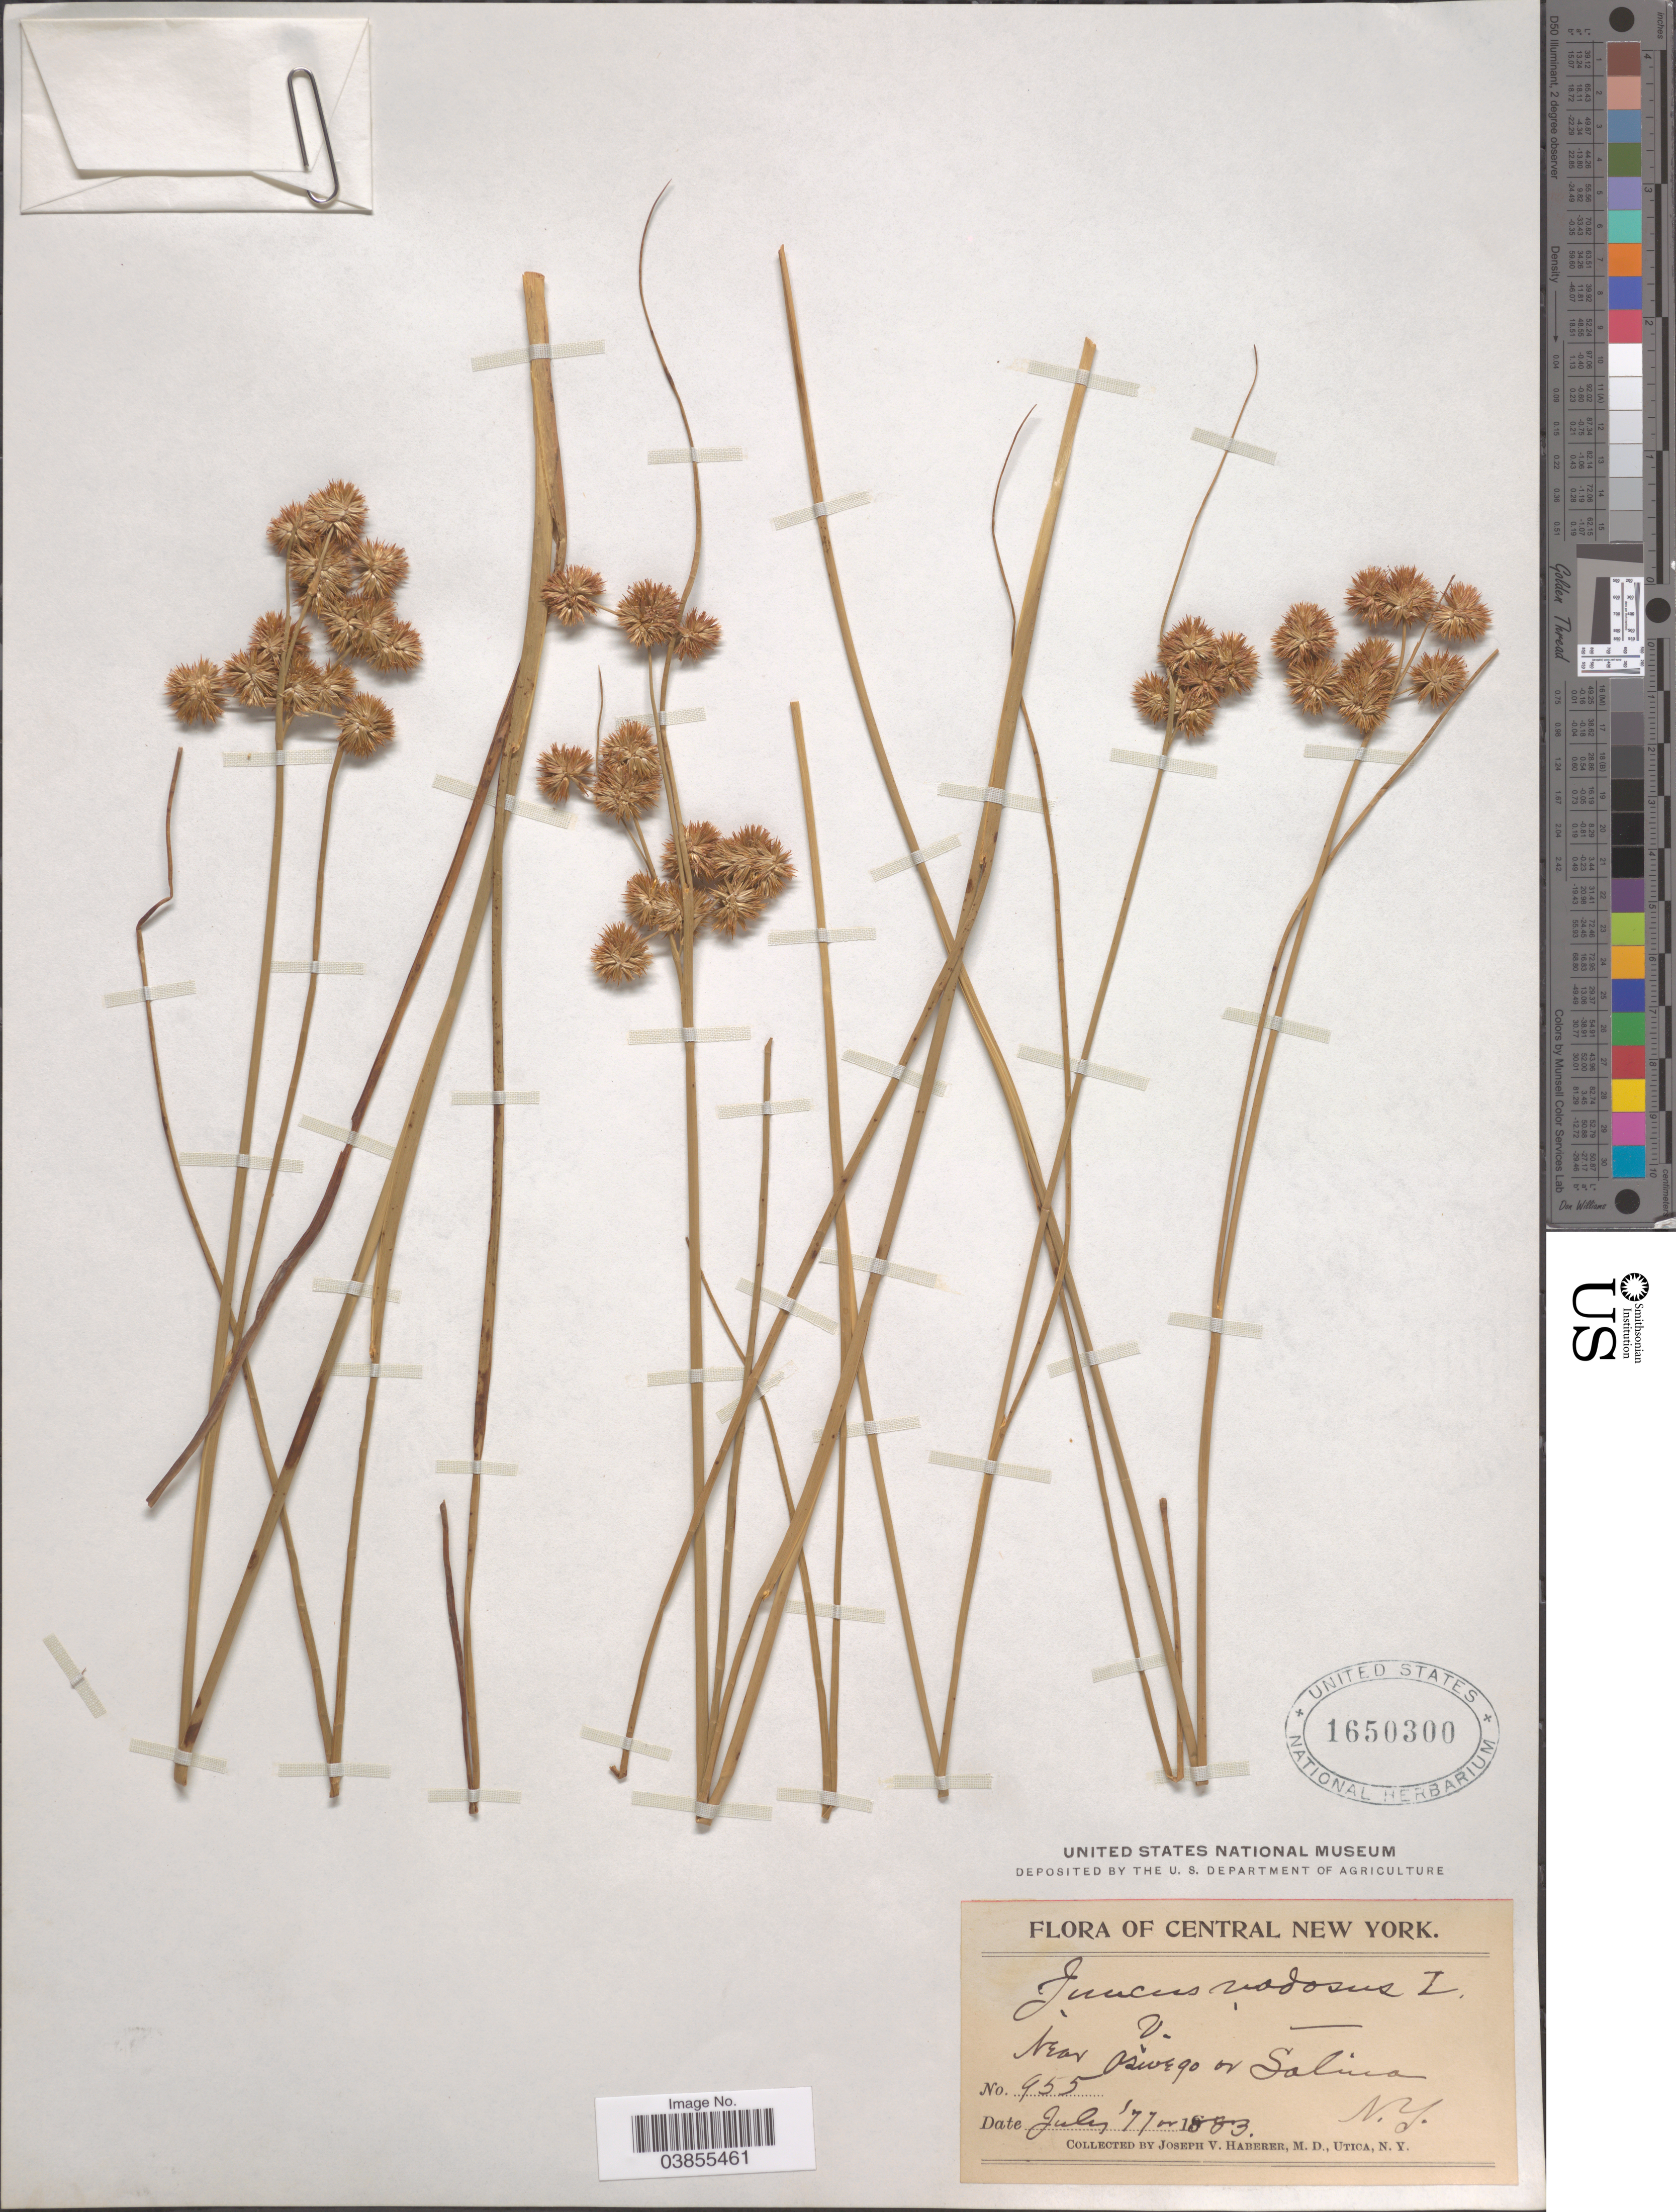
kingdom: Plantae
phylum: Tracheophyta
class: Liliopsida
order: Poales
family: Juncaceae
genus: Juncus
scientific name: Juncus nodosus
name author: L.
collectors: J. V. Haberer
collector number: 955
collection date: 1877-07/1883-07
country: United States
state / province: New York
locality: Central New York. Near Oswego or Salina.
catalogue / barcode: US 1650300